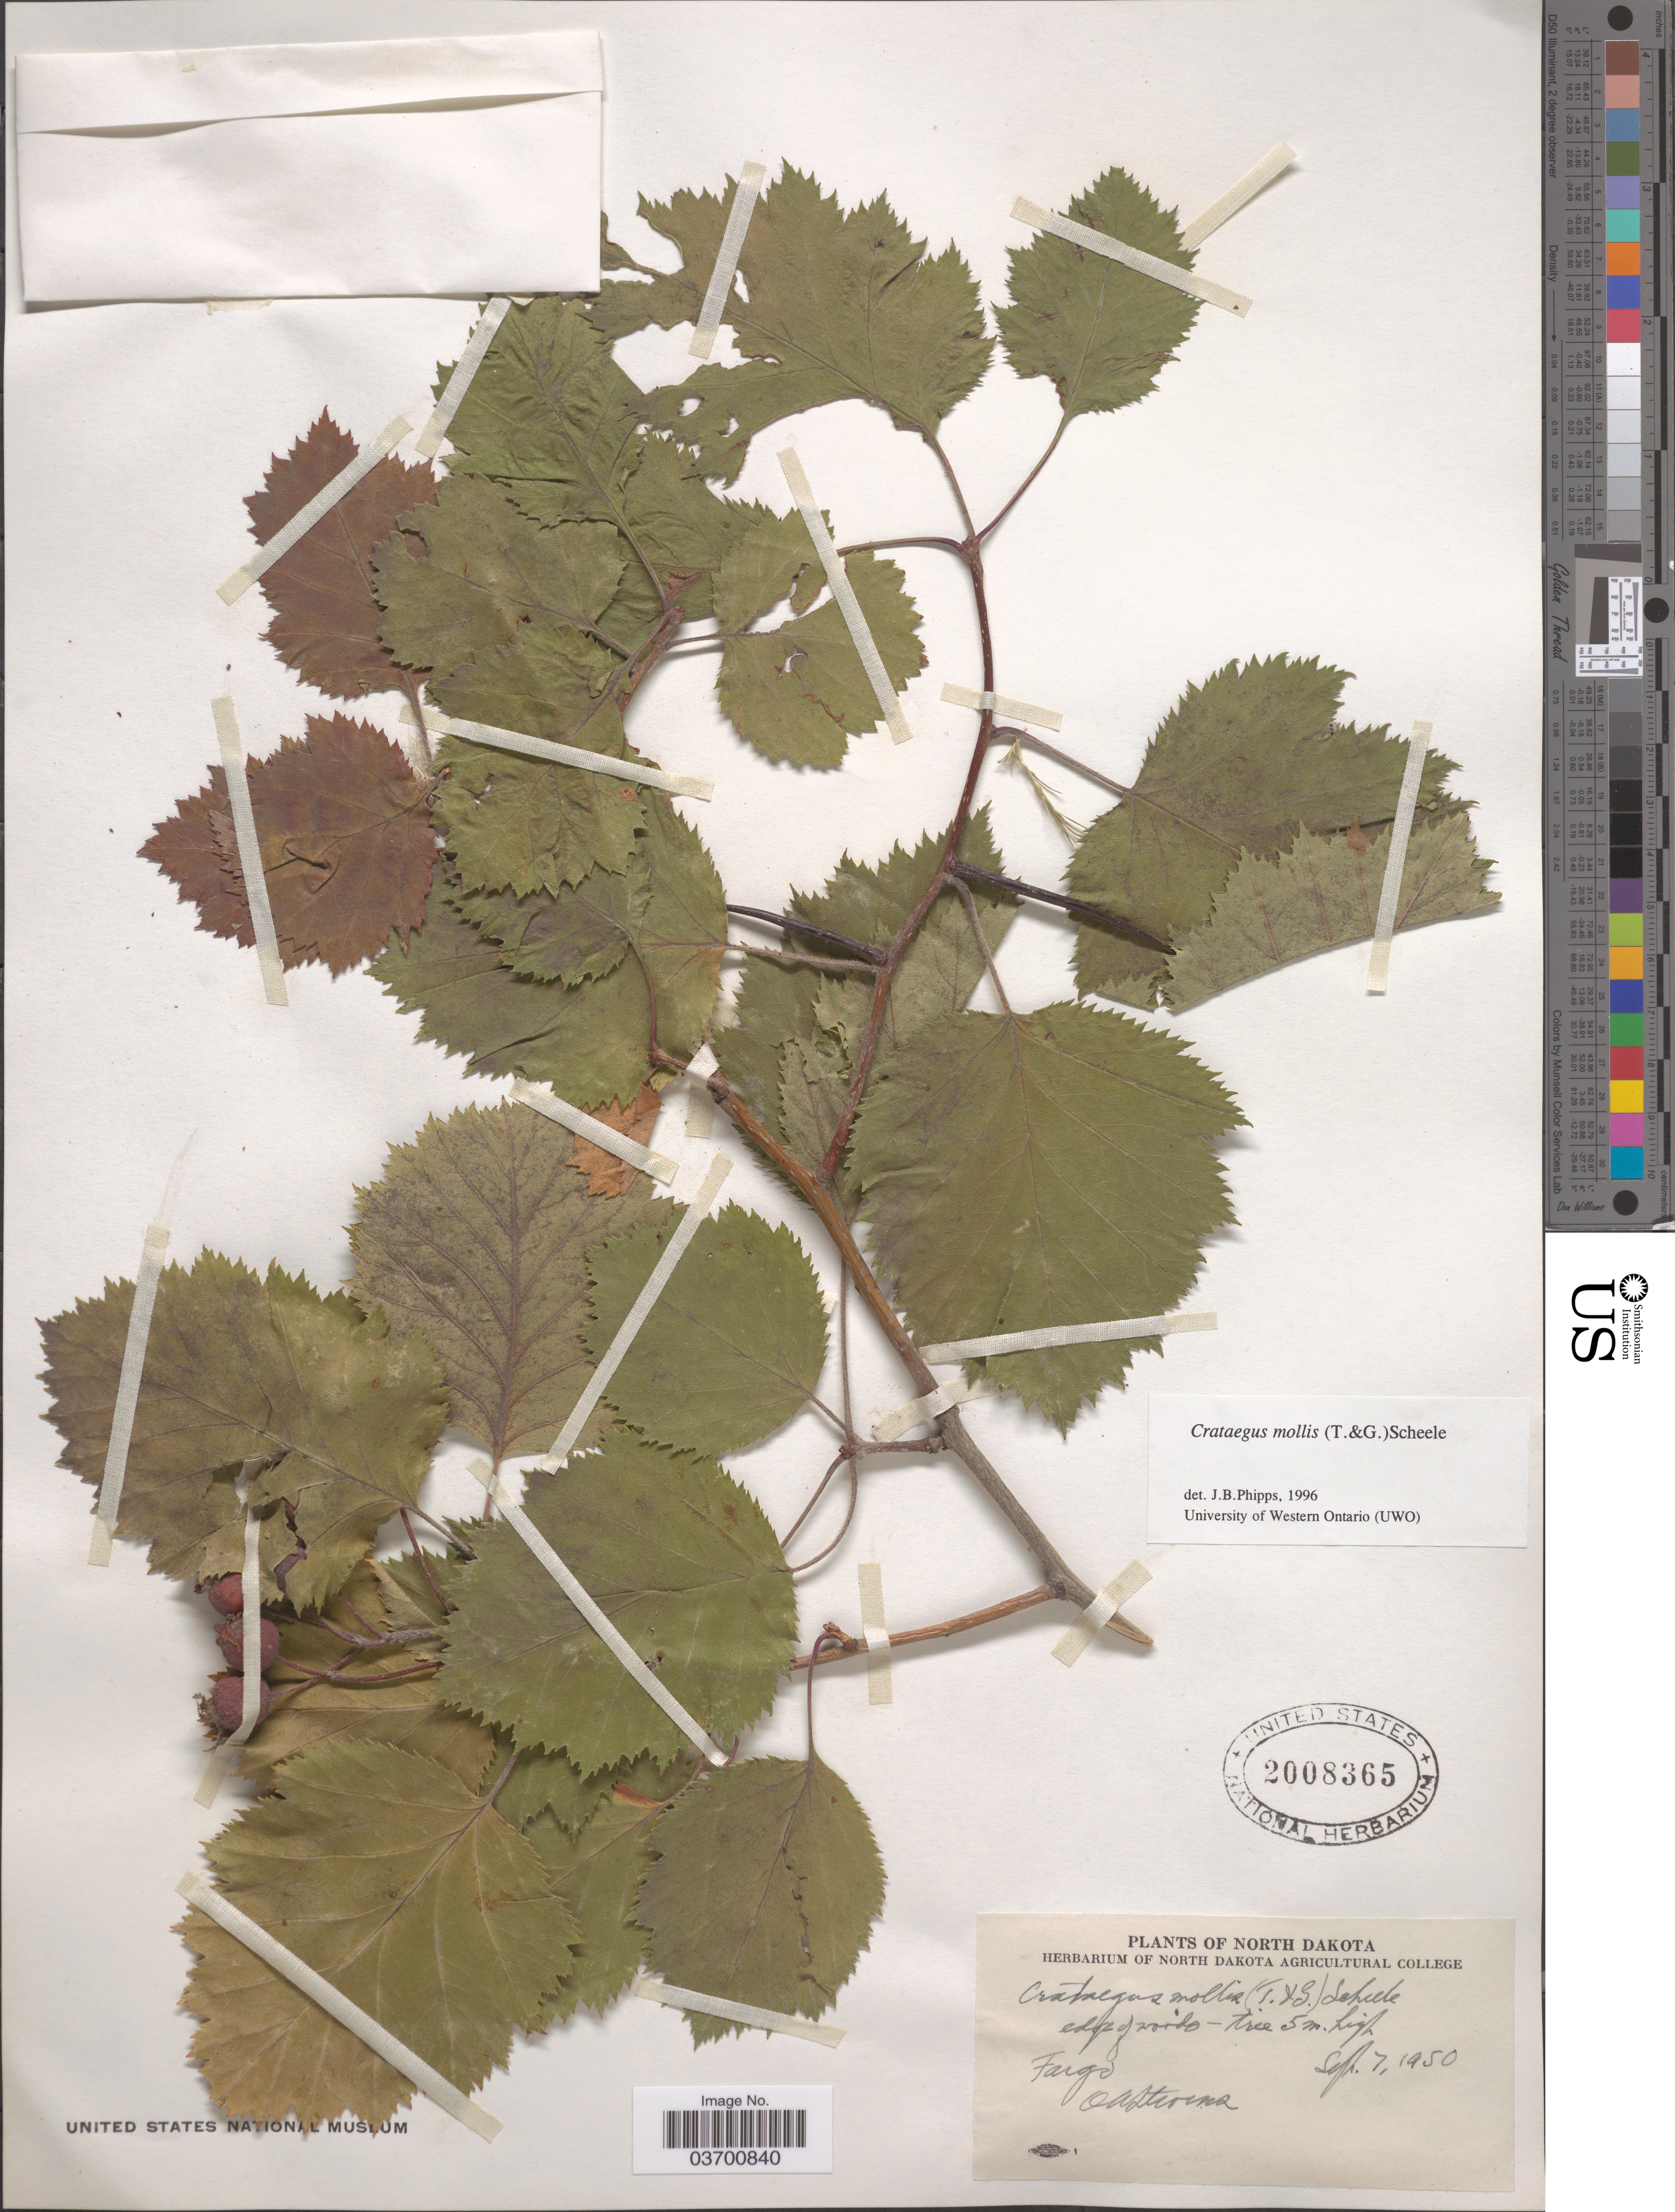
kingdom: Plantae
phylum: Tracheophyta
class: Magnoliopsida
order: Rosales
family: Rosaceae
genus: Crataegus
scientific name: Crataegus mollis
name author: (Torr. & A. Gray) Scheele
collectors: O. A. Stevens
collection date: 1950-09-07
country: United States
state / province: North Dakota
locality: Fargo.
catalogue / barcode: US 2008365